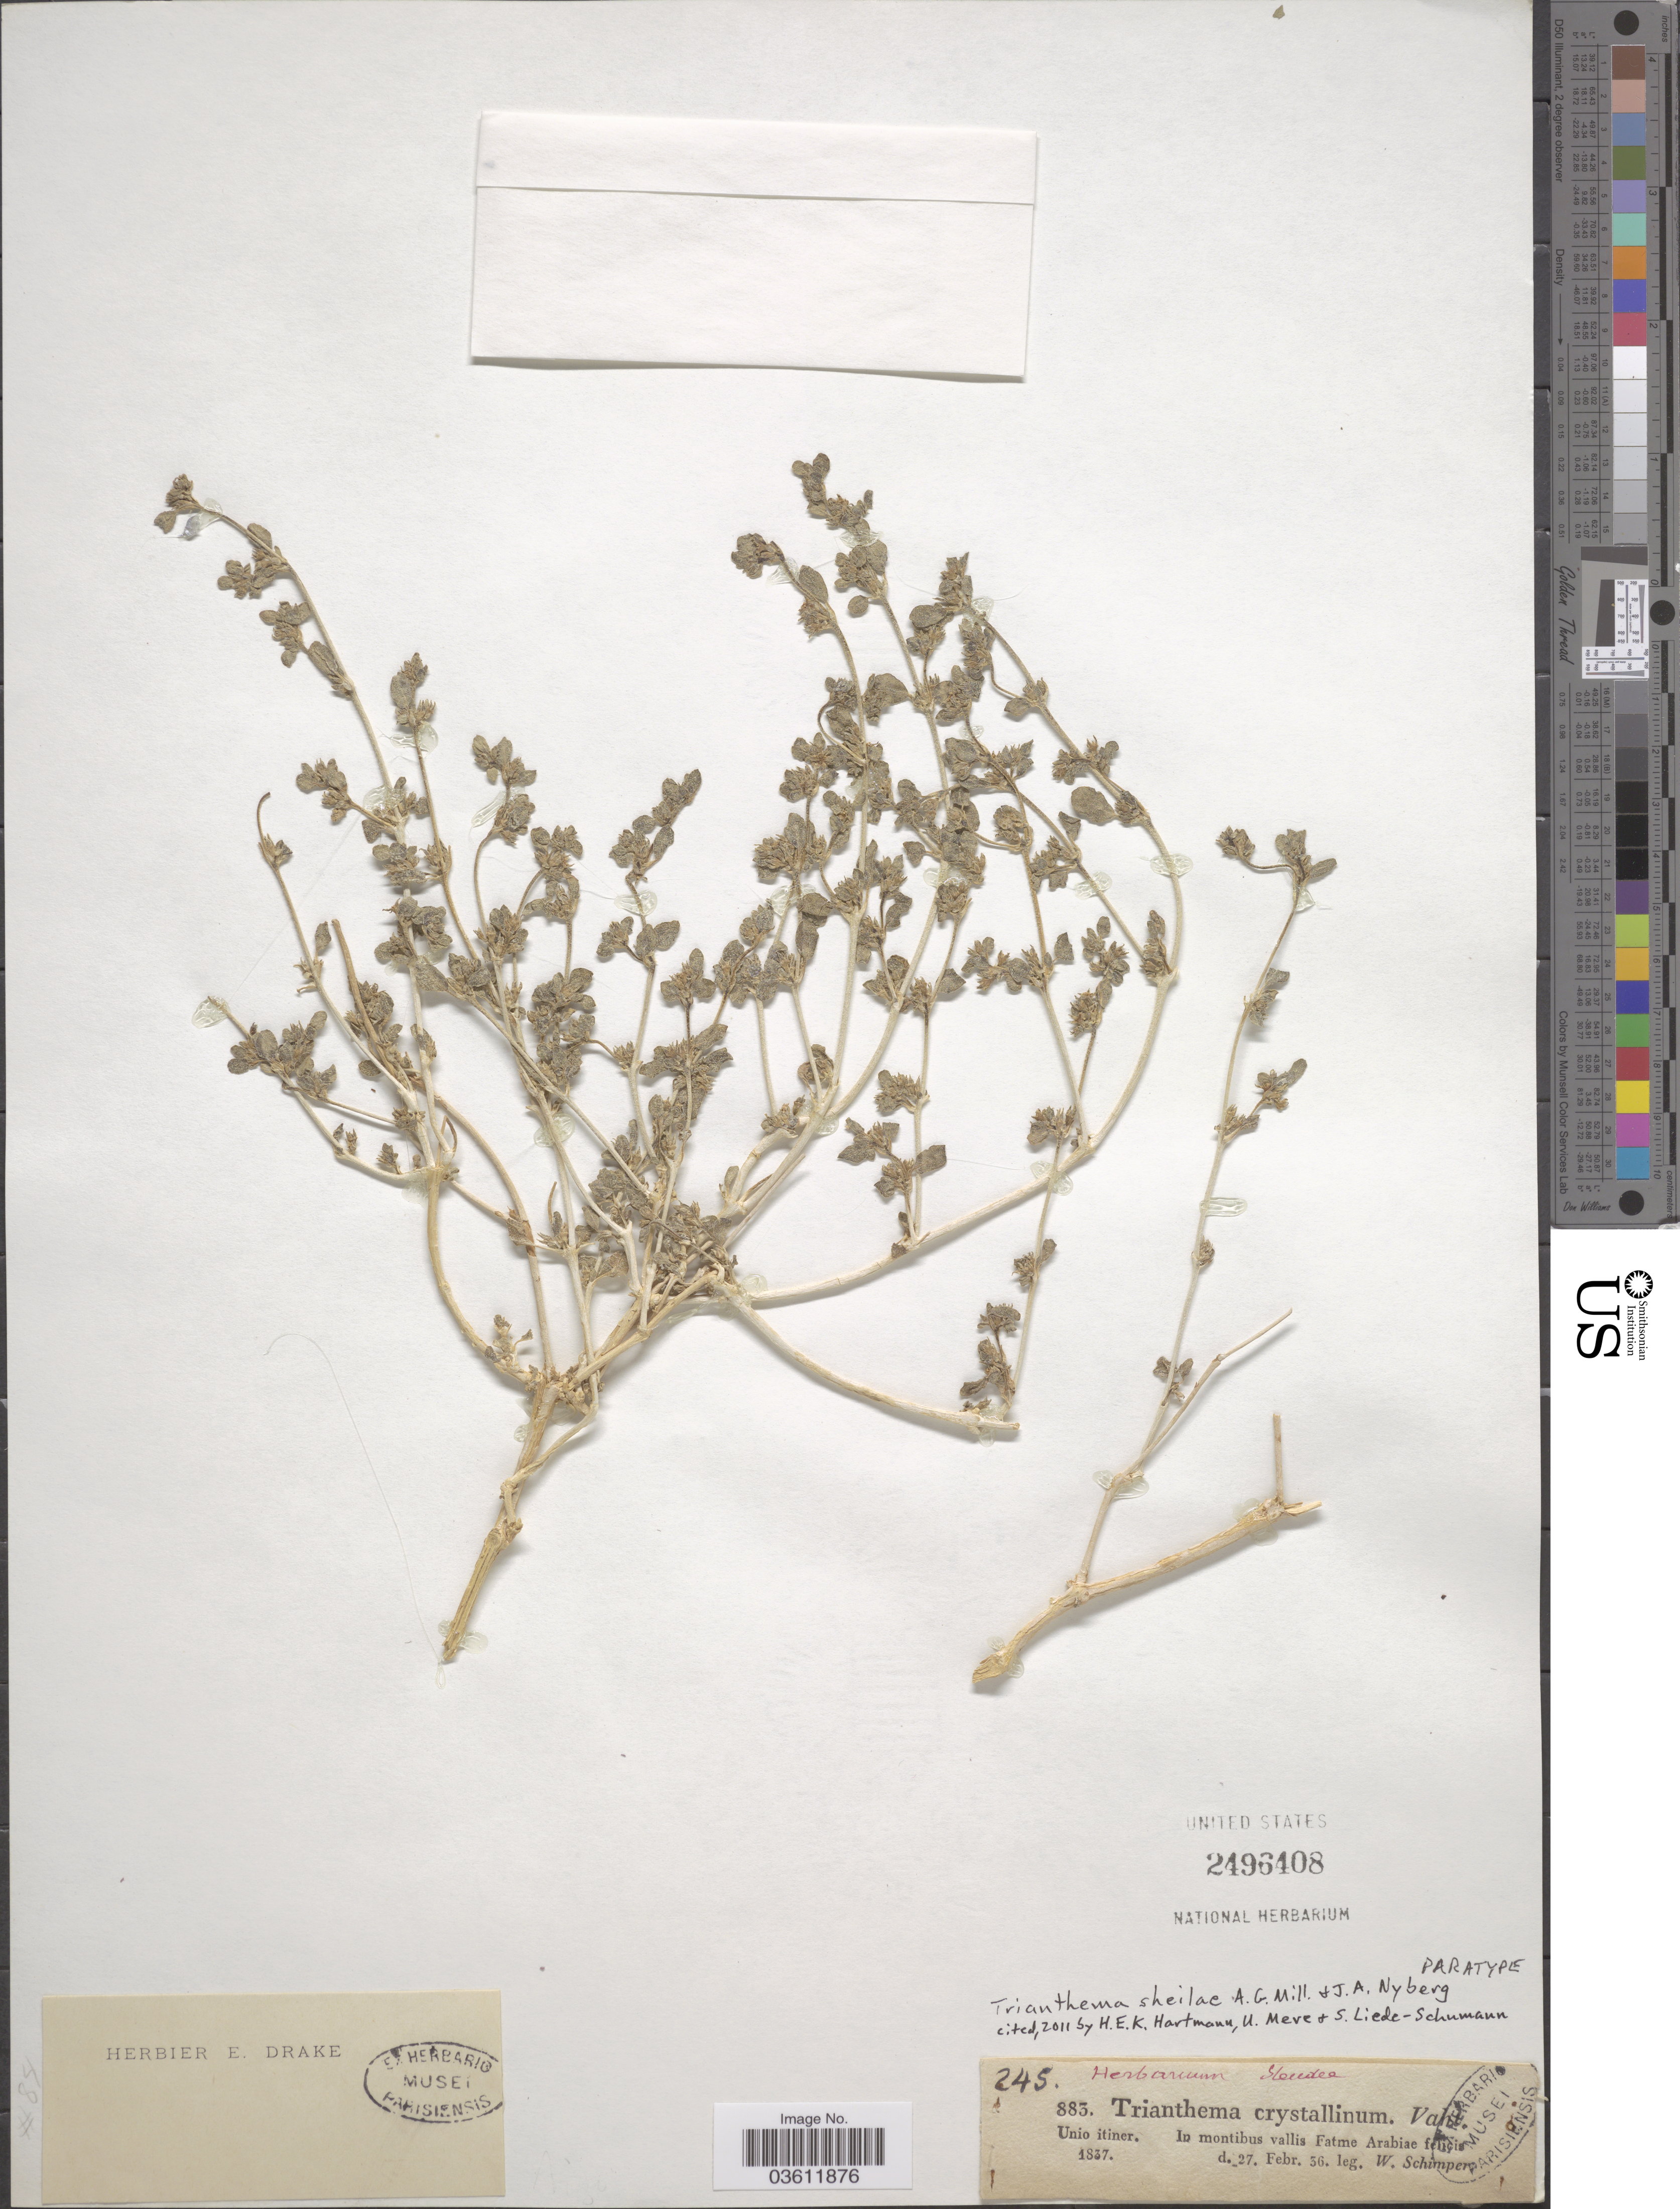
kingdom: Plantae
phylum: Tracheophyta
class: Magnoliopsida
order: Caryophyllales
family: Aizoaceae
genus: Trianthema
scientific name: Trianthema sheilae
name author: A.G. Mill. & J.A. Nyberg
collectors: W. Schimper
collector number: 883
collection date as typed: Transcribed d/m/y: 27/2/36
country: Saudi Arabia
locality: In montibus vallis Fatme Arabiae felicis.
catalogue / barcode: US 2496408